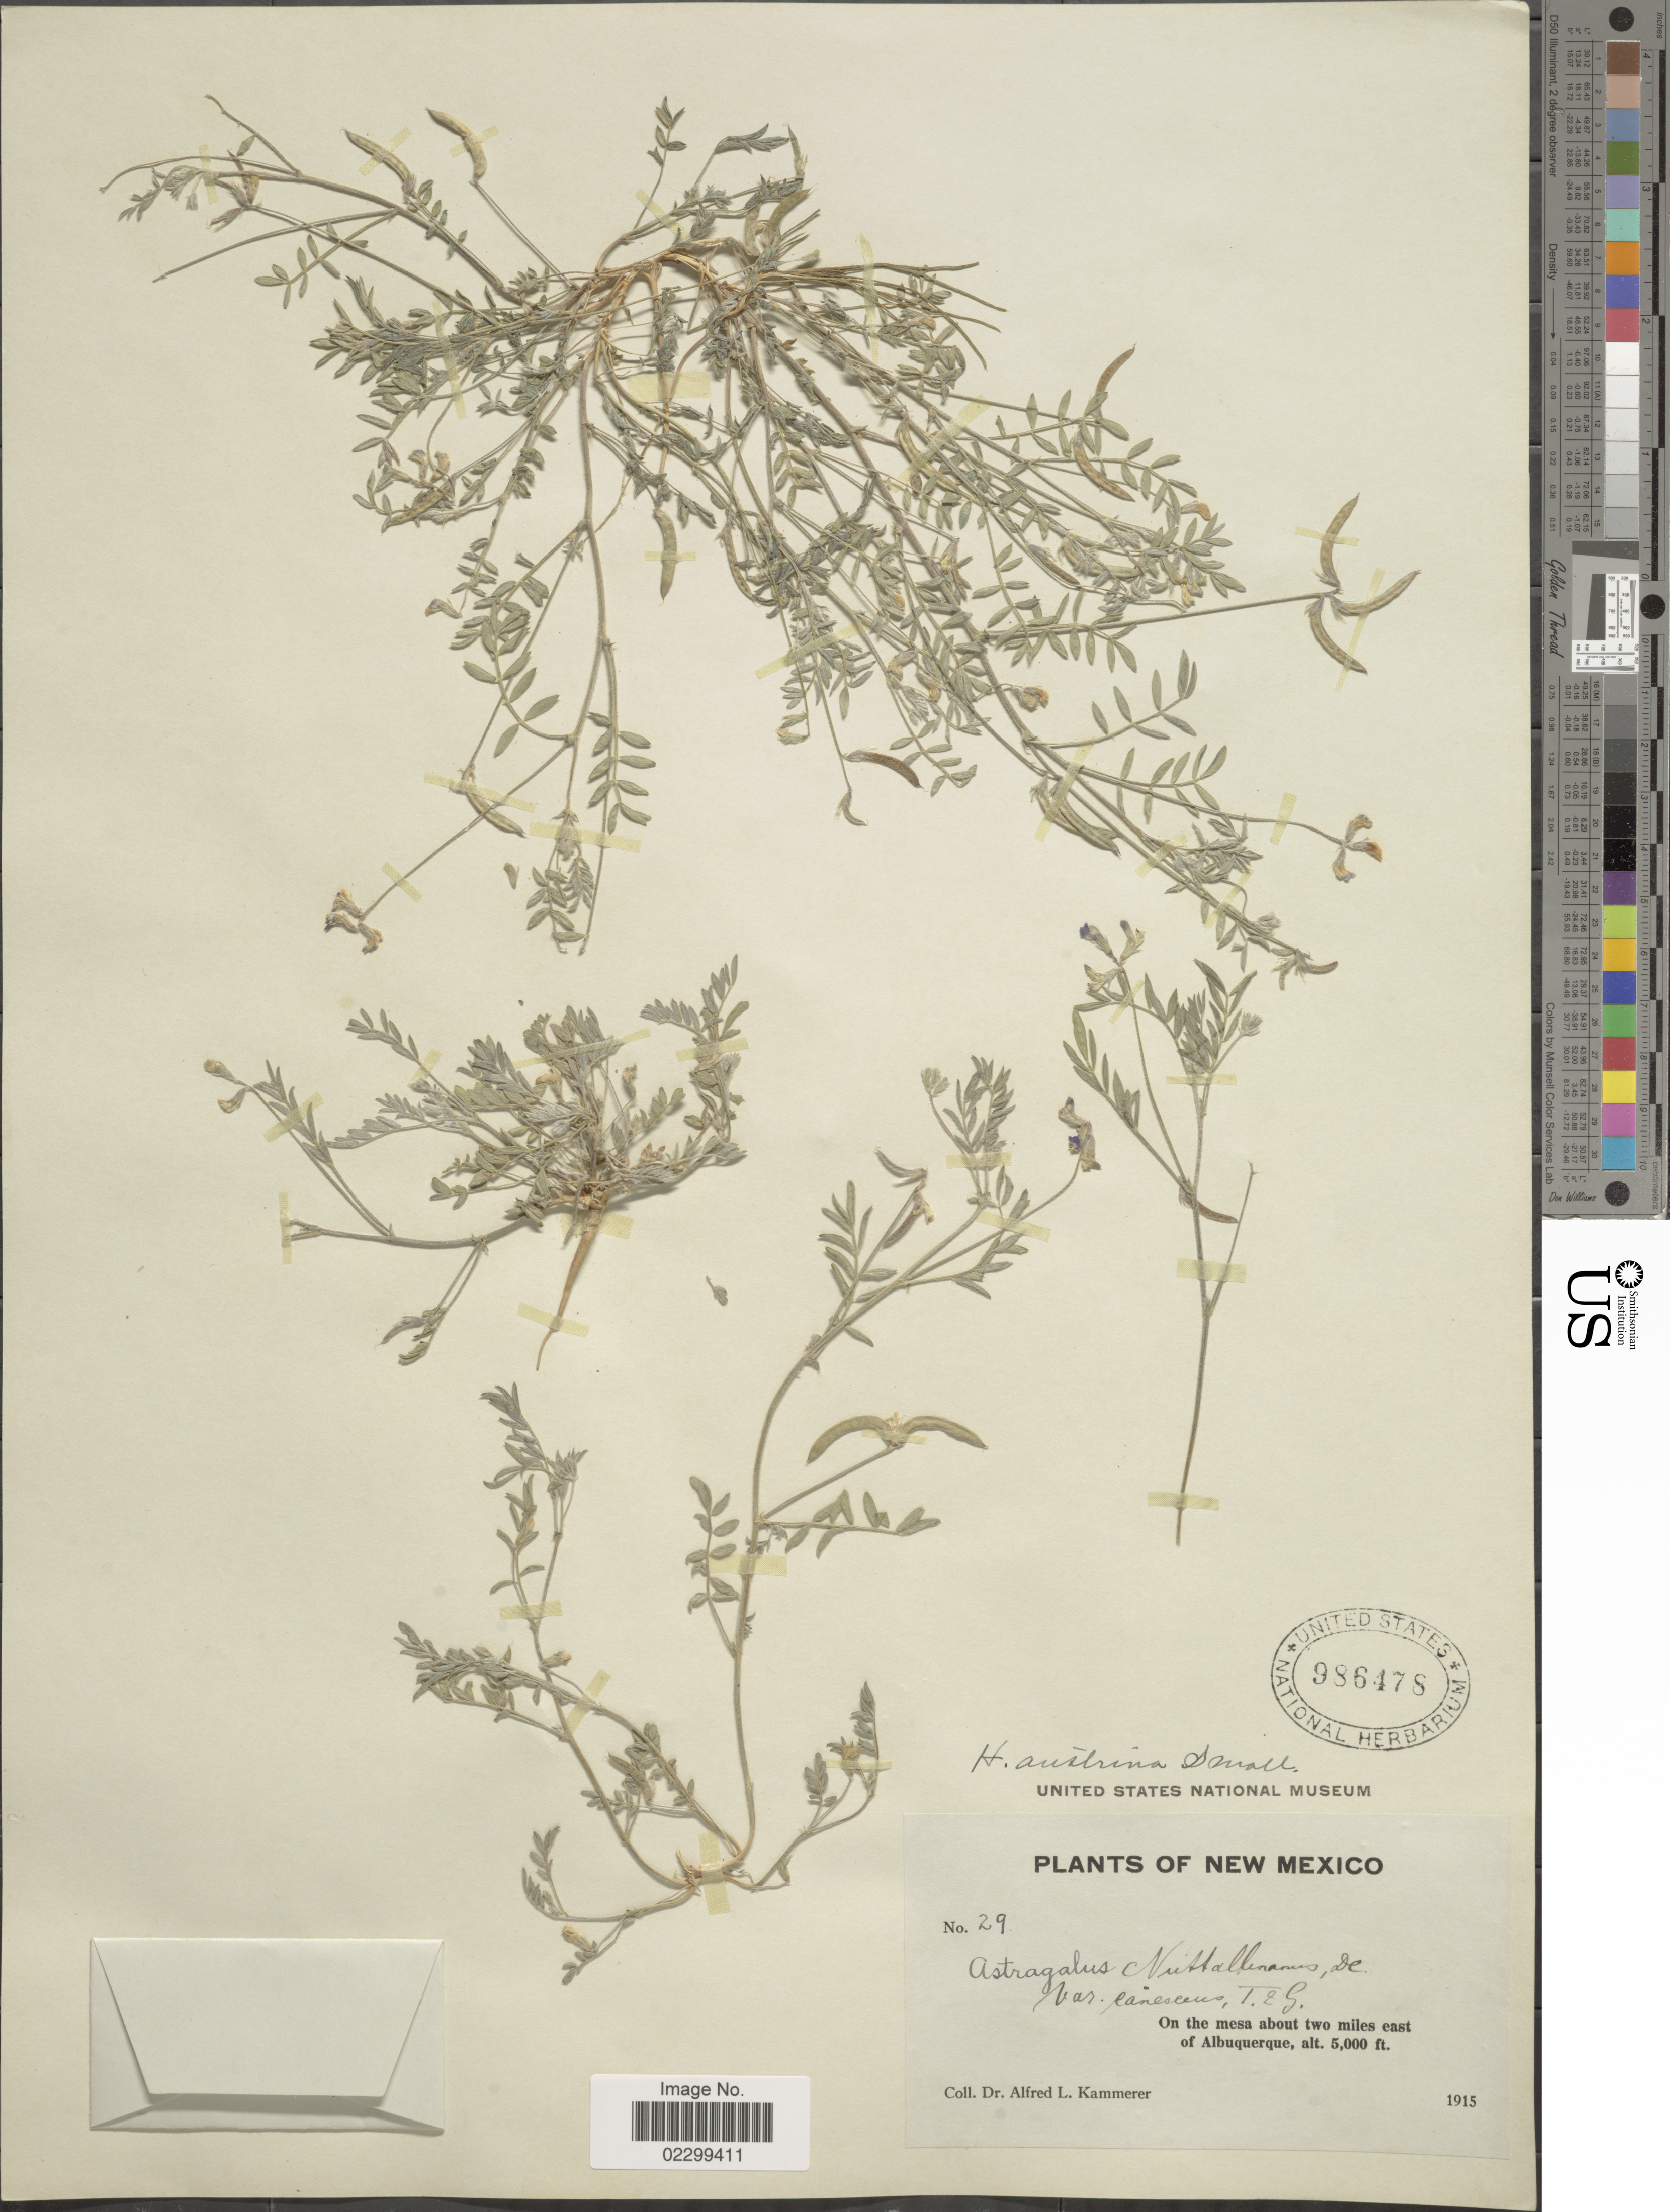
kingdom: Plantae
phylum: Tracheophyta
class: Magnoliopsida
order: Fabales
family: Fabaceae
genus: Astragalus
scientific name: Astragalus nuttallianus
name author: DC.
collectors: A. Kammerer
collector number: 29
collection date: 1915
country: United States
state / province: New Mexico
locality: On the mesa about two miles east of Albuquerque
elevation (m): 1524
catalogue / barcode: US 986478